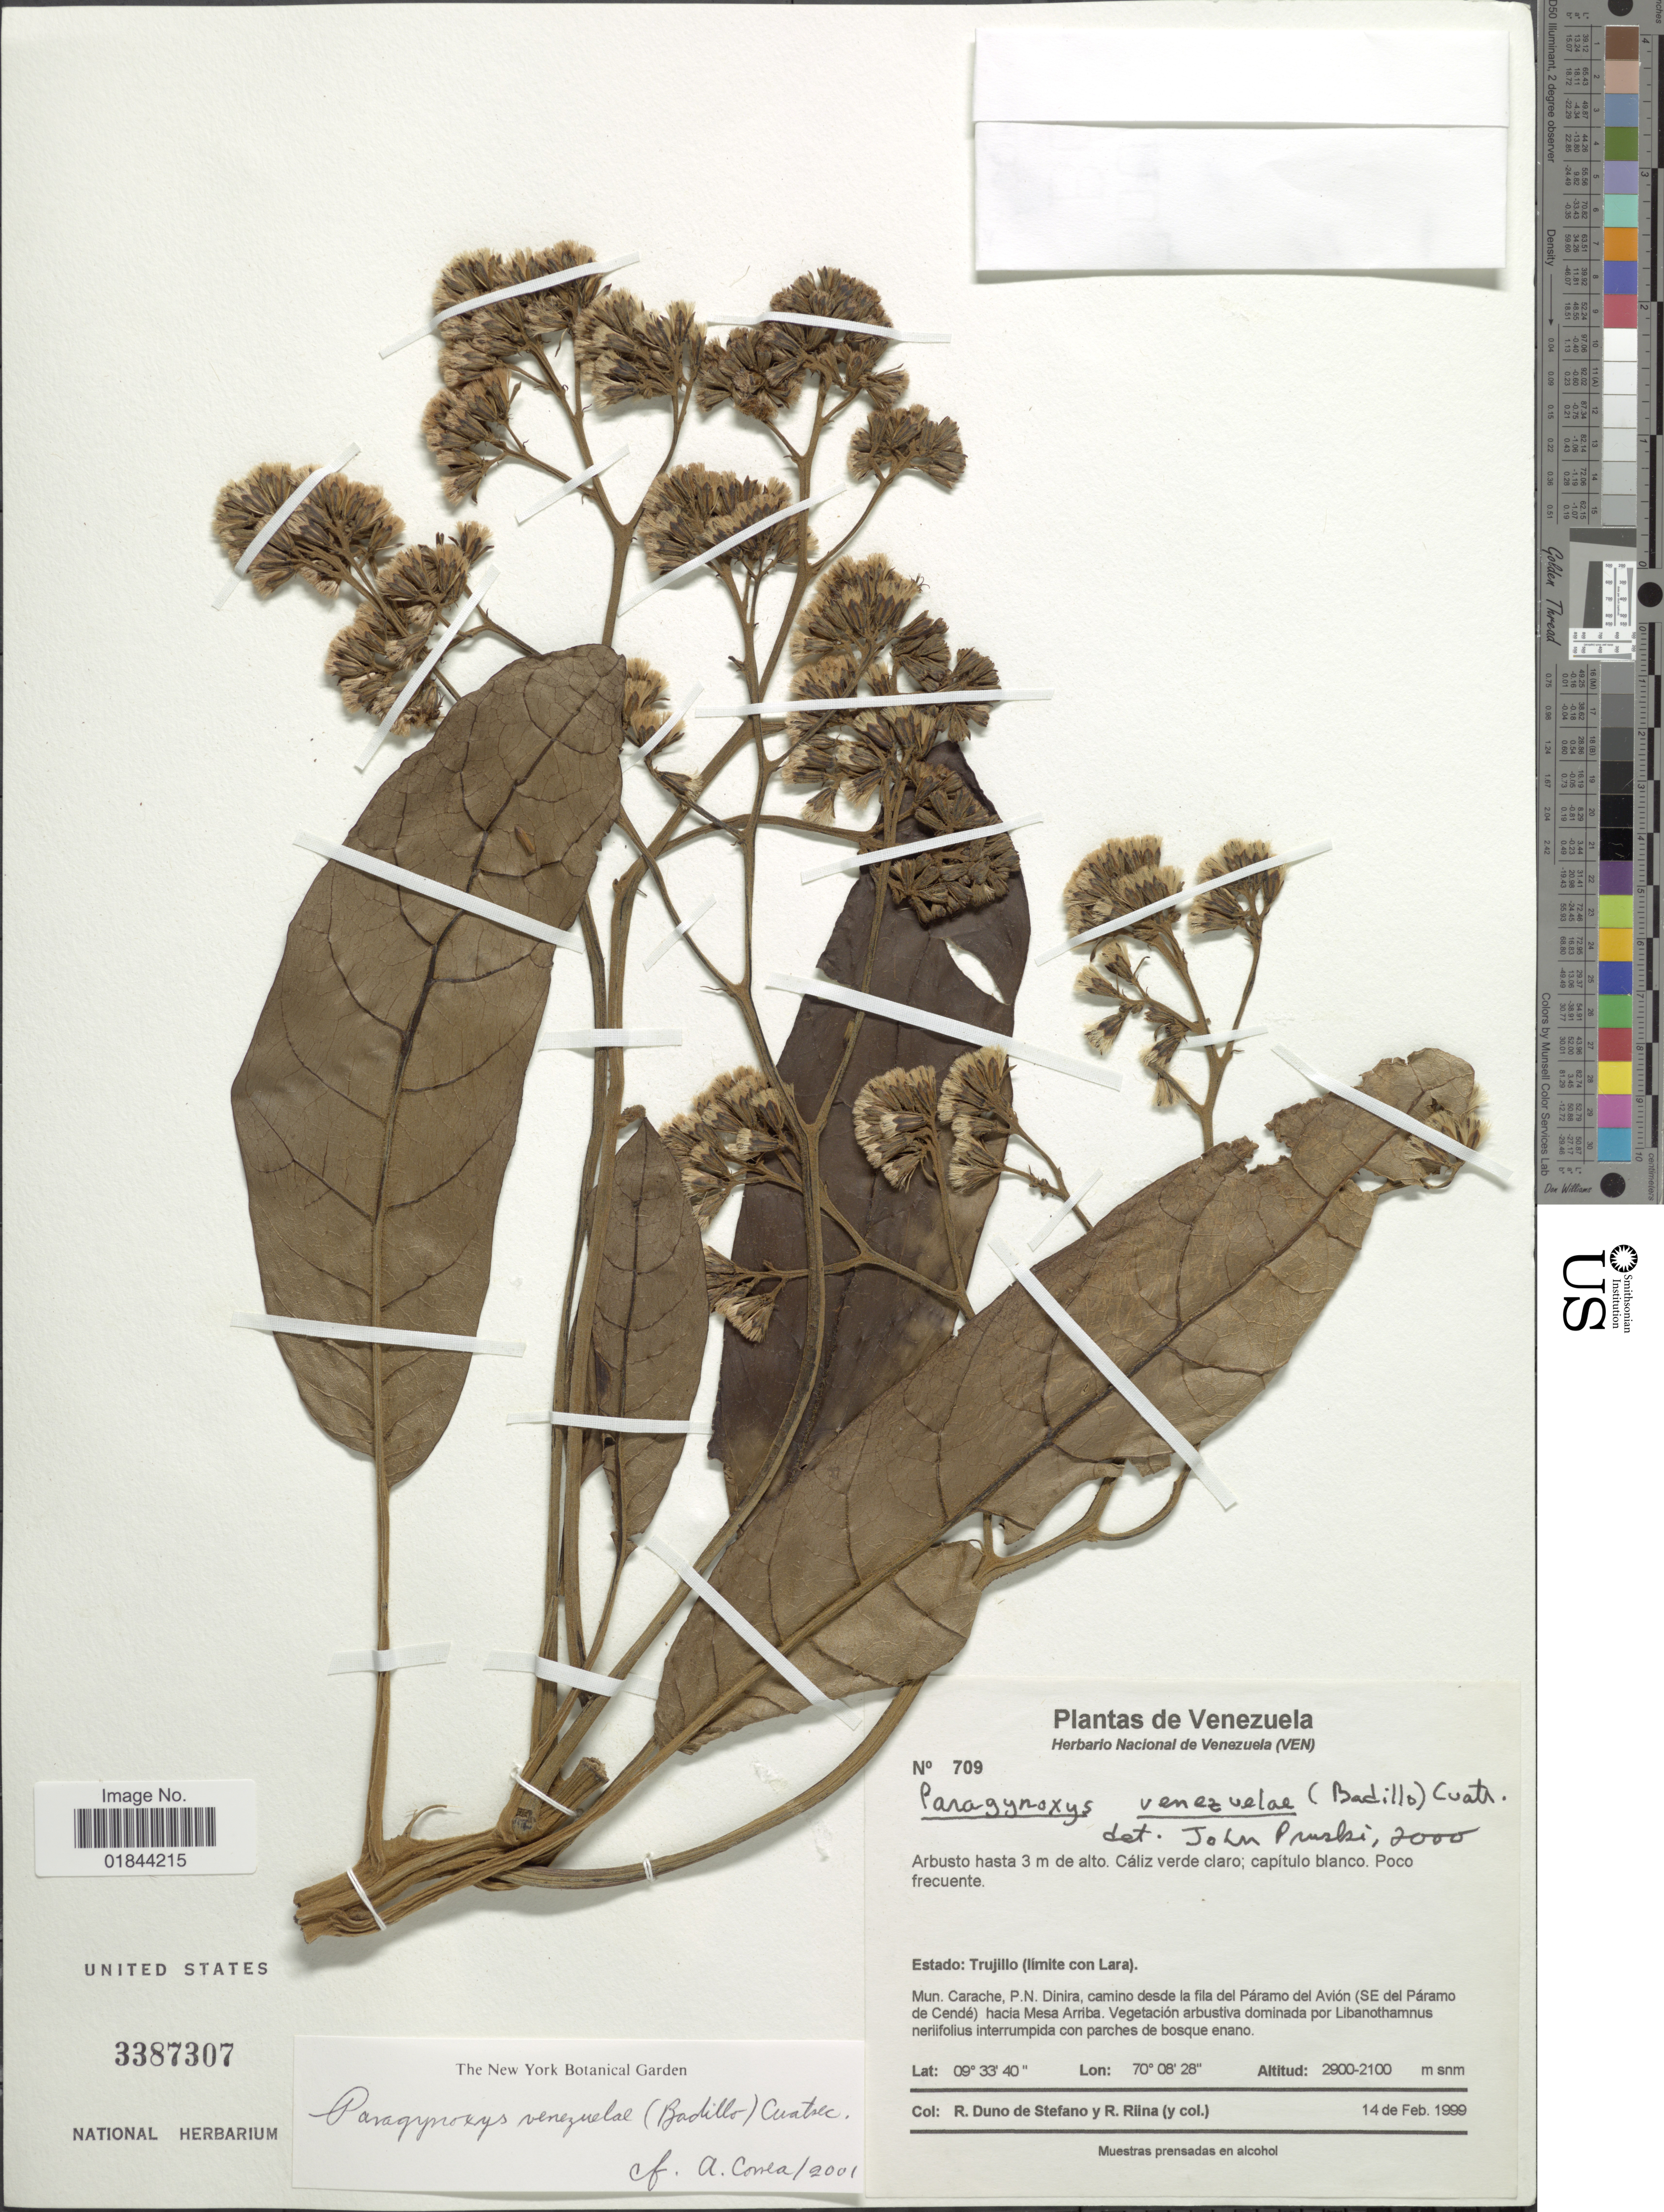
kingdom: Plantae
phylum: Tracheophyta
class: Magnoliopsida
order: Asterales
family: Asteraceae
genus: Paragynoxys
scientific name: Paragynoxys venezuelae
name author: (V.M. Badillo) Cuatrec.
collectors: R. Duno de Stefano, R. Riina & et al.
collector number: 709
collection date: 1999-02-14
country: Venezuela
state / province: Trujillo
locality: (limite con Lara) Mun. Carache, P.N. Dinira, camino desde la fila del Paramo del Avion (SE del Paramo de Cende) hacia Mesa Arriba.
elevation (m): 2100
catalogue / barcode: US 3387307